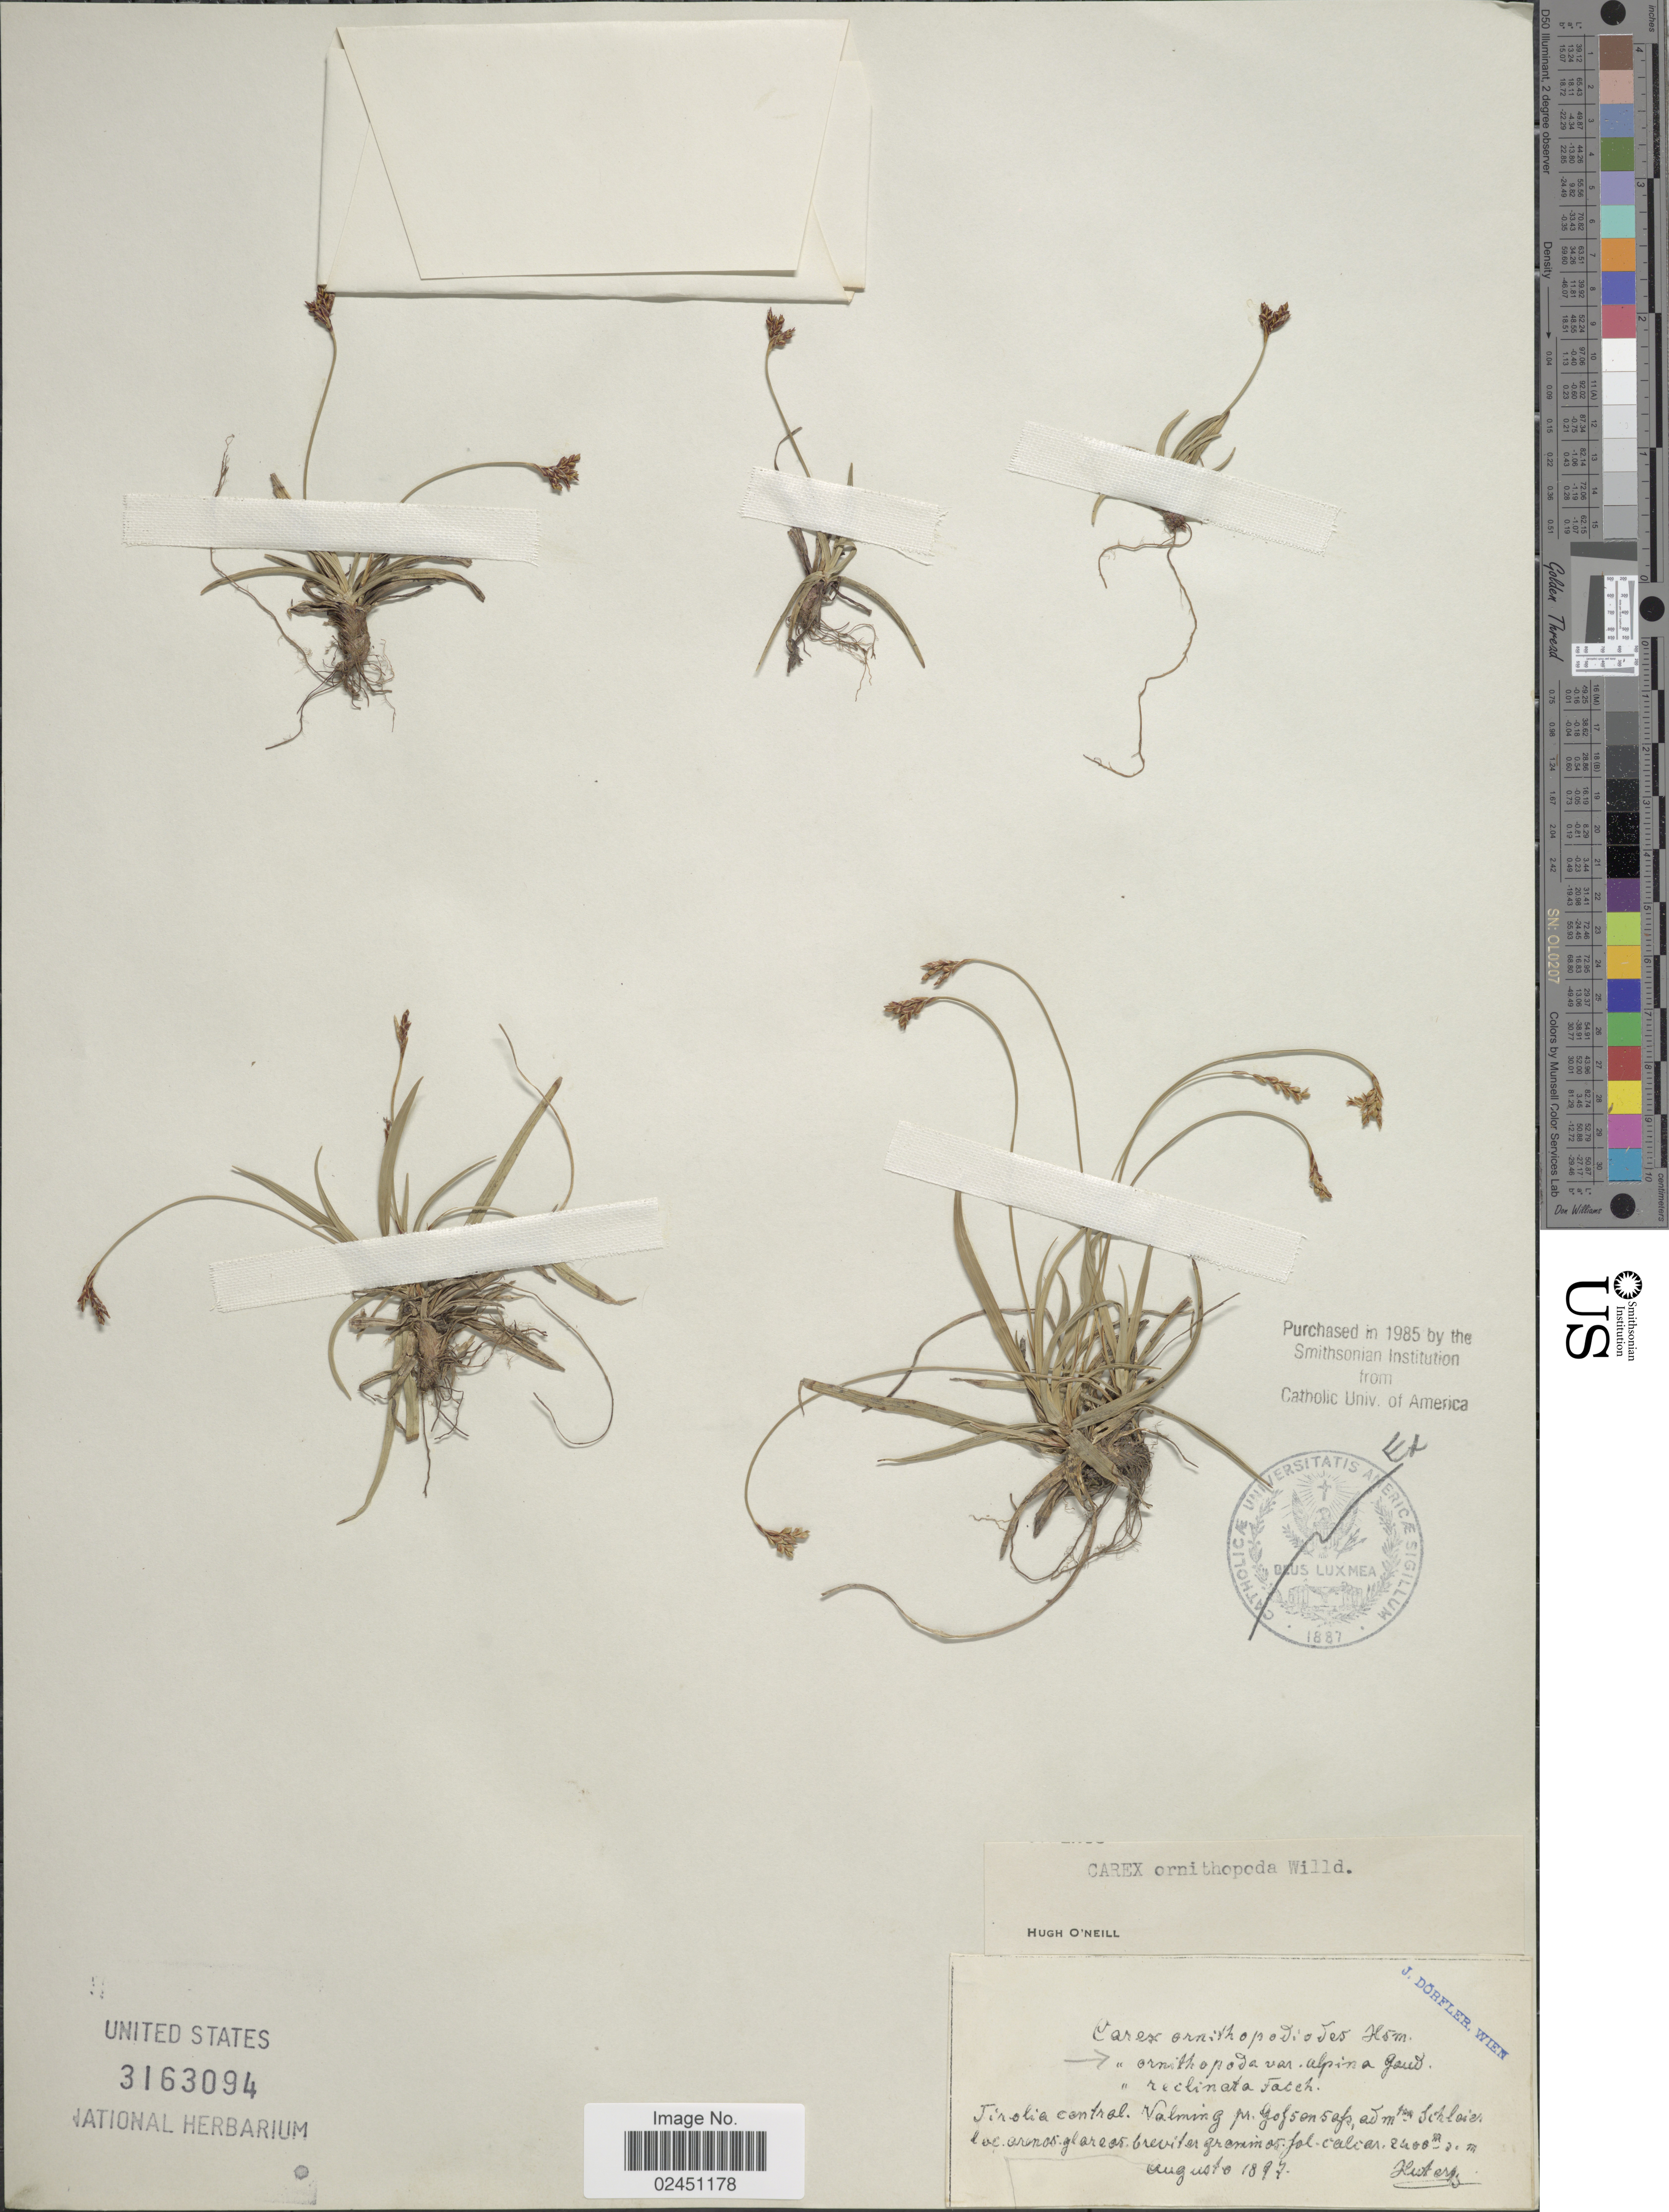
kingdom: Plantae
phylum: Tracheophyta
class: Liliopsida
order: Poales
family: Cyperaceae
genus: Carex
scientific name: Carex ornithopoda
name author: Willd.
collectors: -. Huter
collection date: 1897-08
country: Austria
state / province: Tirol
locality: Tirolia central. Valming pr. Gofssonsap adm. Schlaier loc. arenosis brevitas graminoses fol. calcar. [interpreted]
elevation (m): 2400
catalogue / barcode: US 3163094